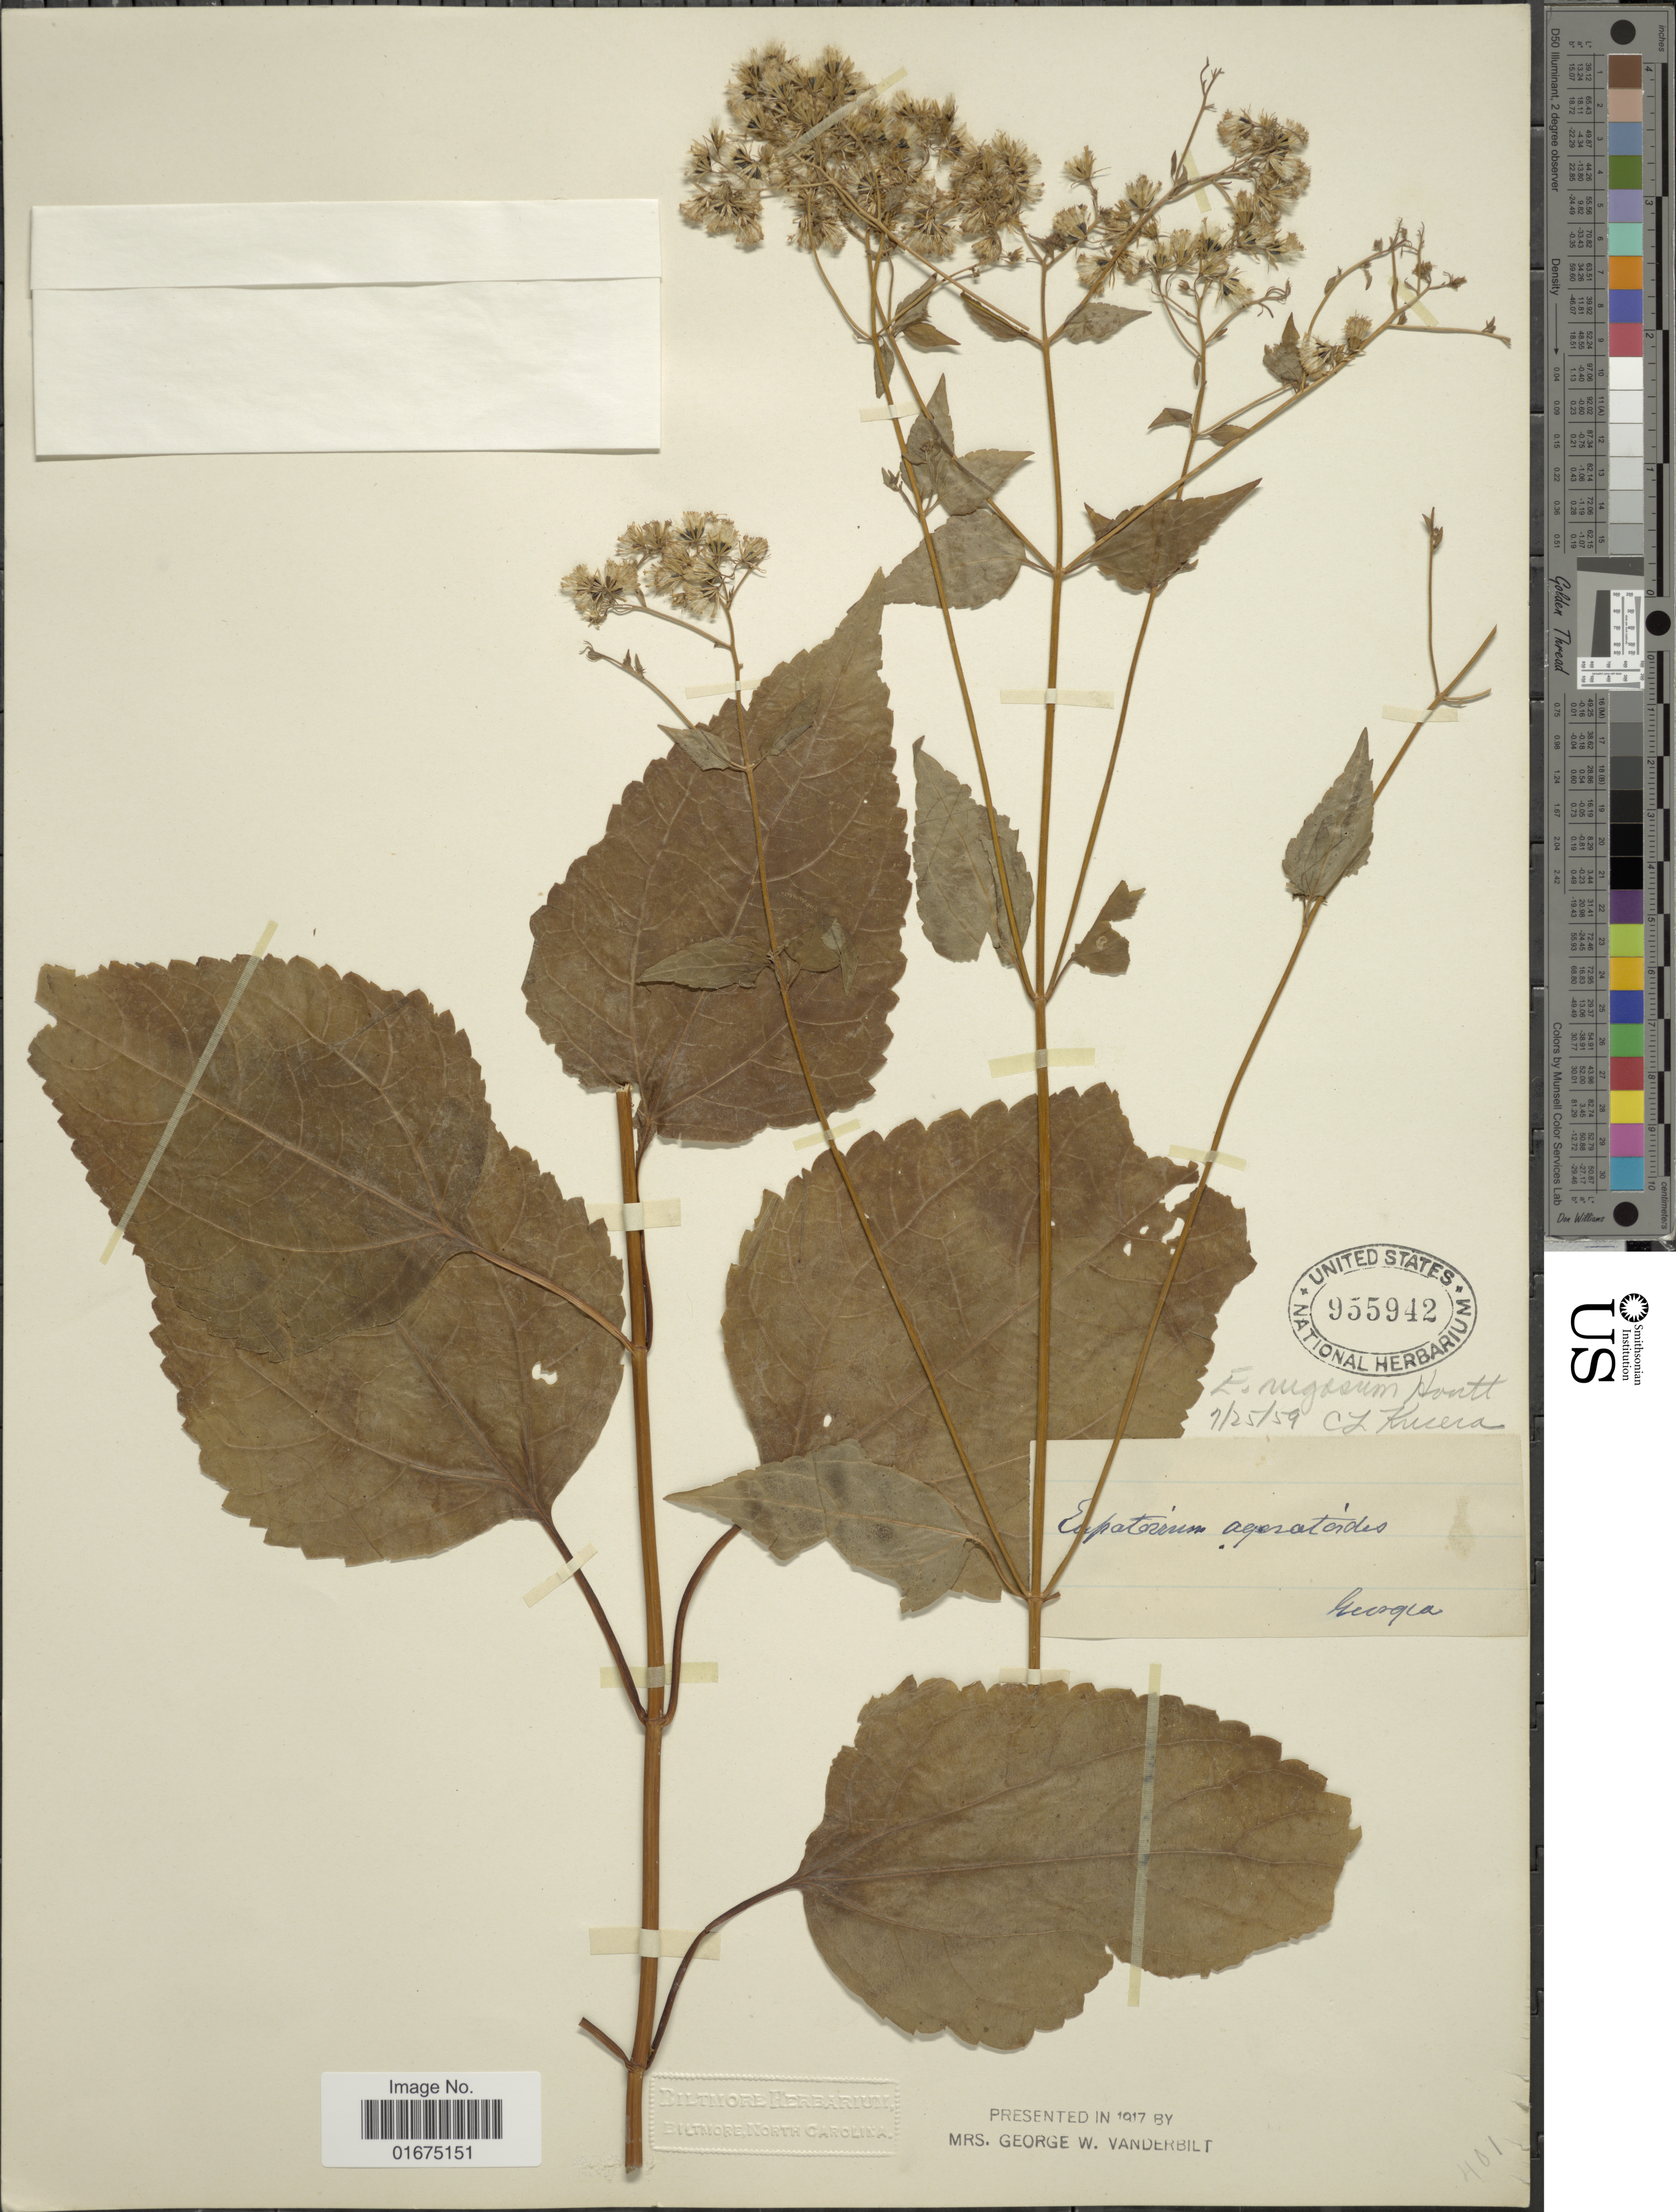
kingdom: Plantae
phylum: Tracheophyta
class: Magnoliopsida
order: Asterales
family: Asteraceae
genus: Ageratina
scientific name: Ageratina altissima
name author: (L.) R.M. King & H. Rob.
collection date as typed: Transcribed d/m/y: 25/9/59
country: United States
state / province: Georgia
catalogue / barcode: US 955942